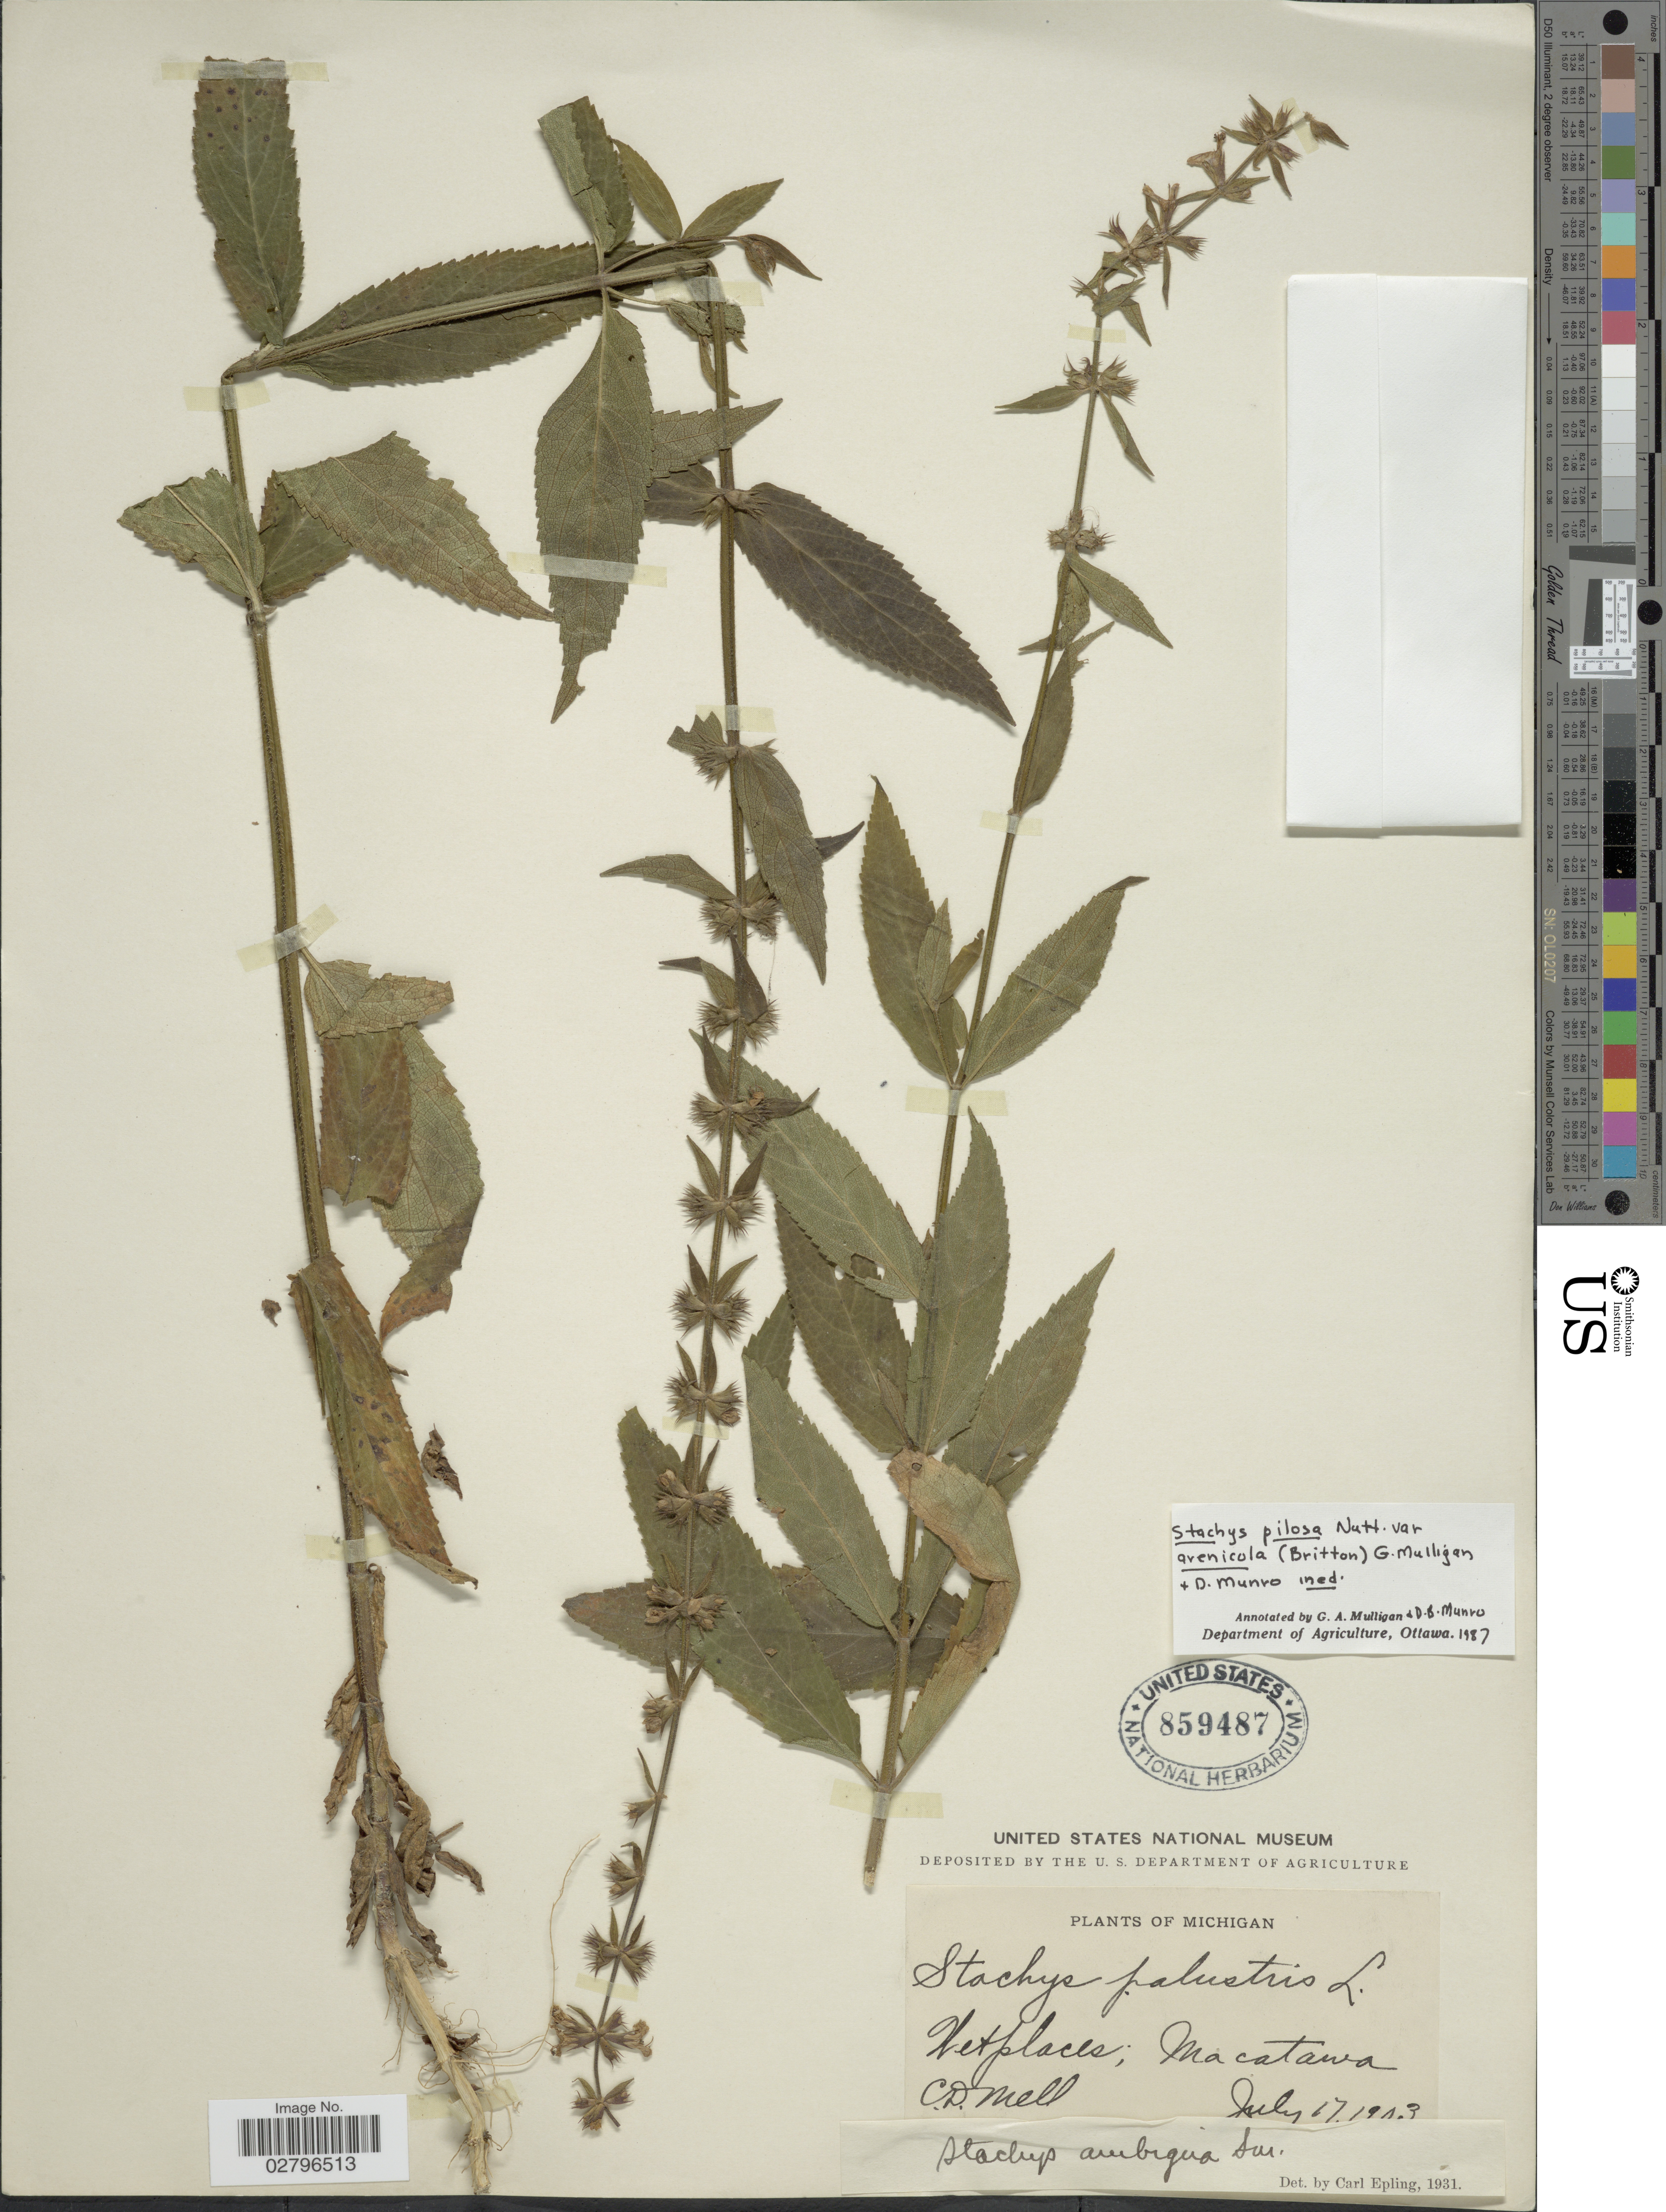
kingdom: Plantae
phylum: Tracheophyta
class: Magnoliopsida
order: Lamiales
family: Lamiaceae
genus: Stachys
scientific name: Stachys palustris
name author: L.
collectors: C. D. Mell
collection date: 1903-07-17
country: United States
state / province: Michigan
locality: Macatawa.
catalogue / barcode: US 859487